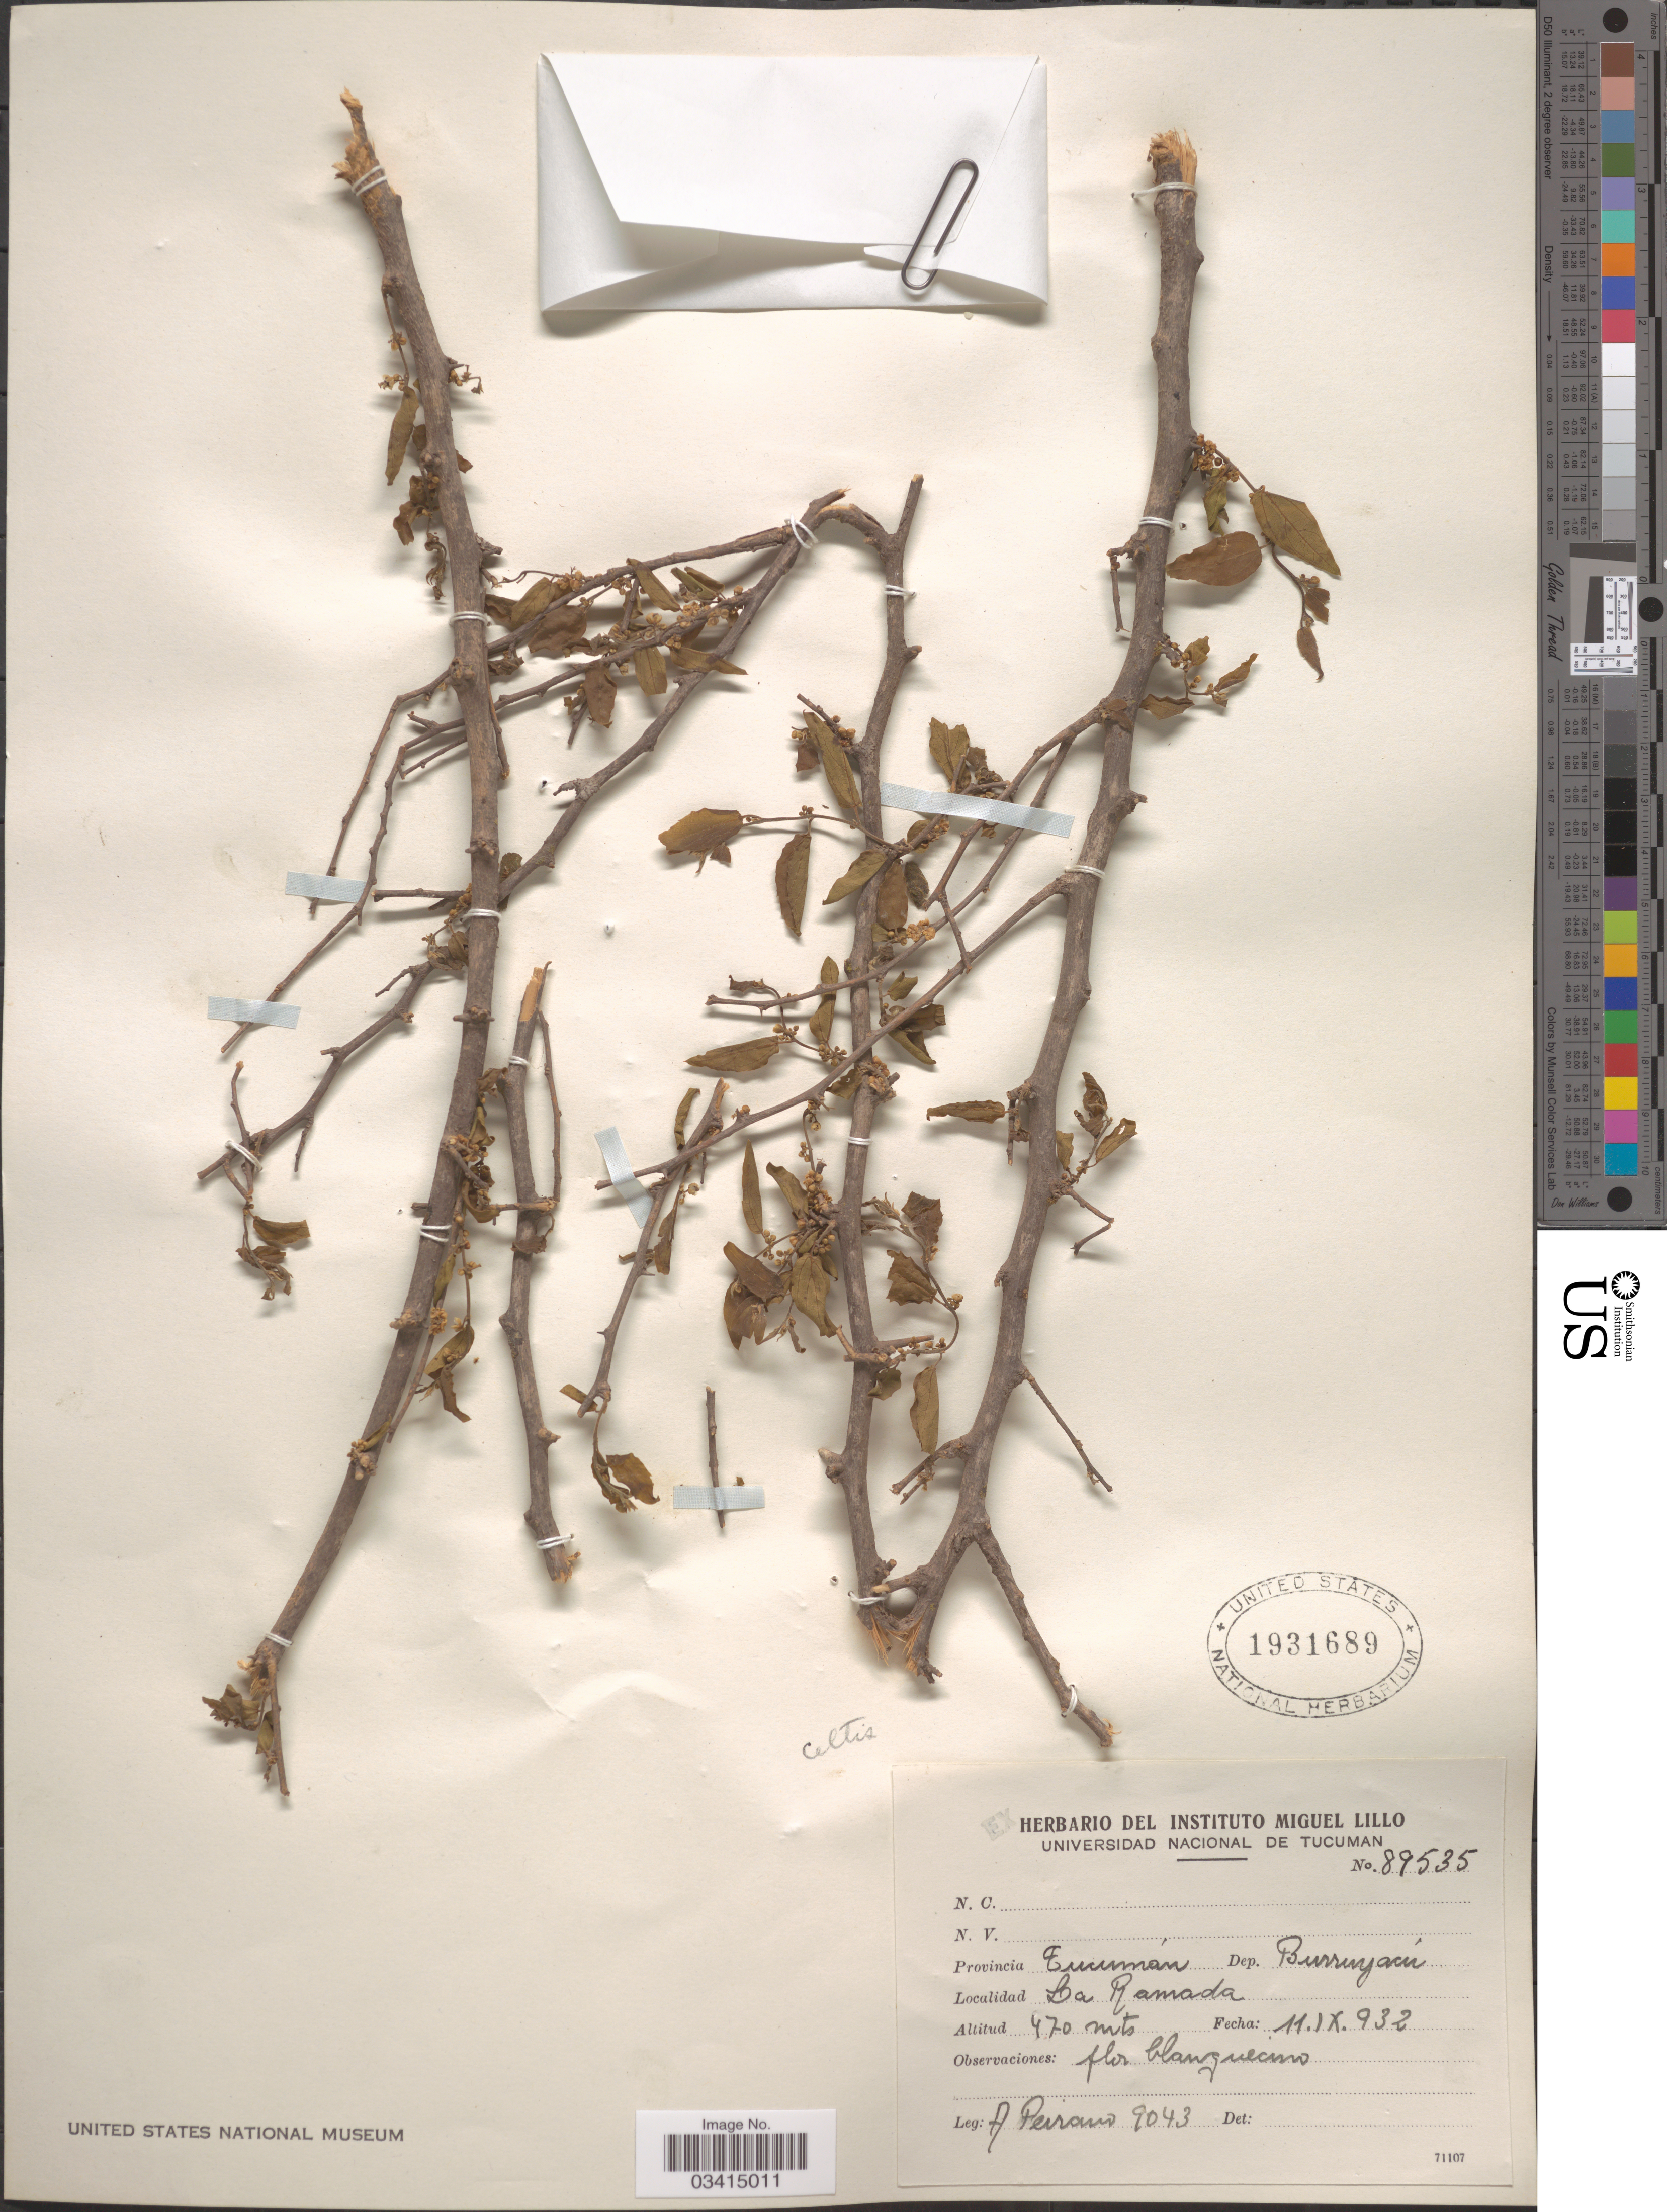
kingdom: Plantae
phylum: Tracheophyta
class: Magnoliopsida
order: Rosales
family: Cannabaceae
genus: Celtis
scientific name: Celtis sp.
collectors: A. Peirano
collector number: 9043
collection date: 1932-09-11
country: Argentina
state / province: Tucuman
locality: Dep. Burruyacú. La Ramada.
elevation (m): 470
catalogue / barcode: US 1931689